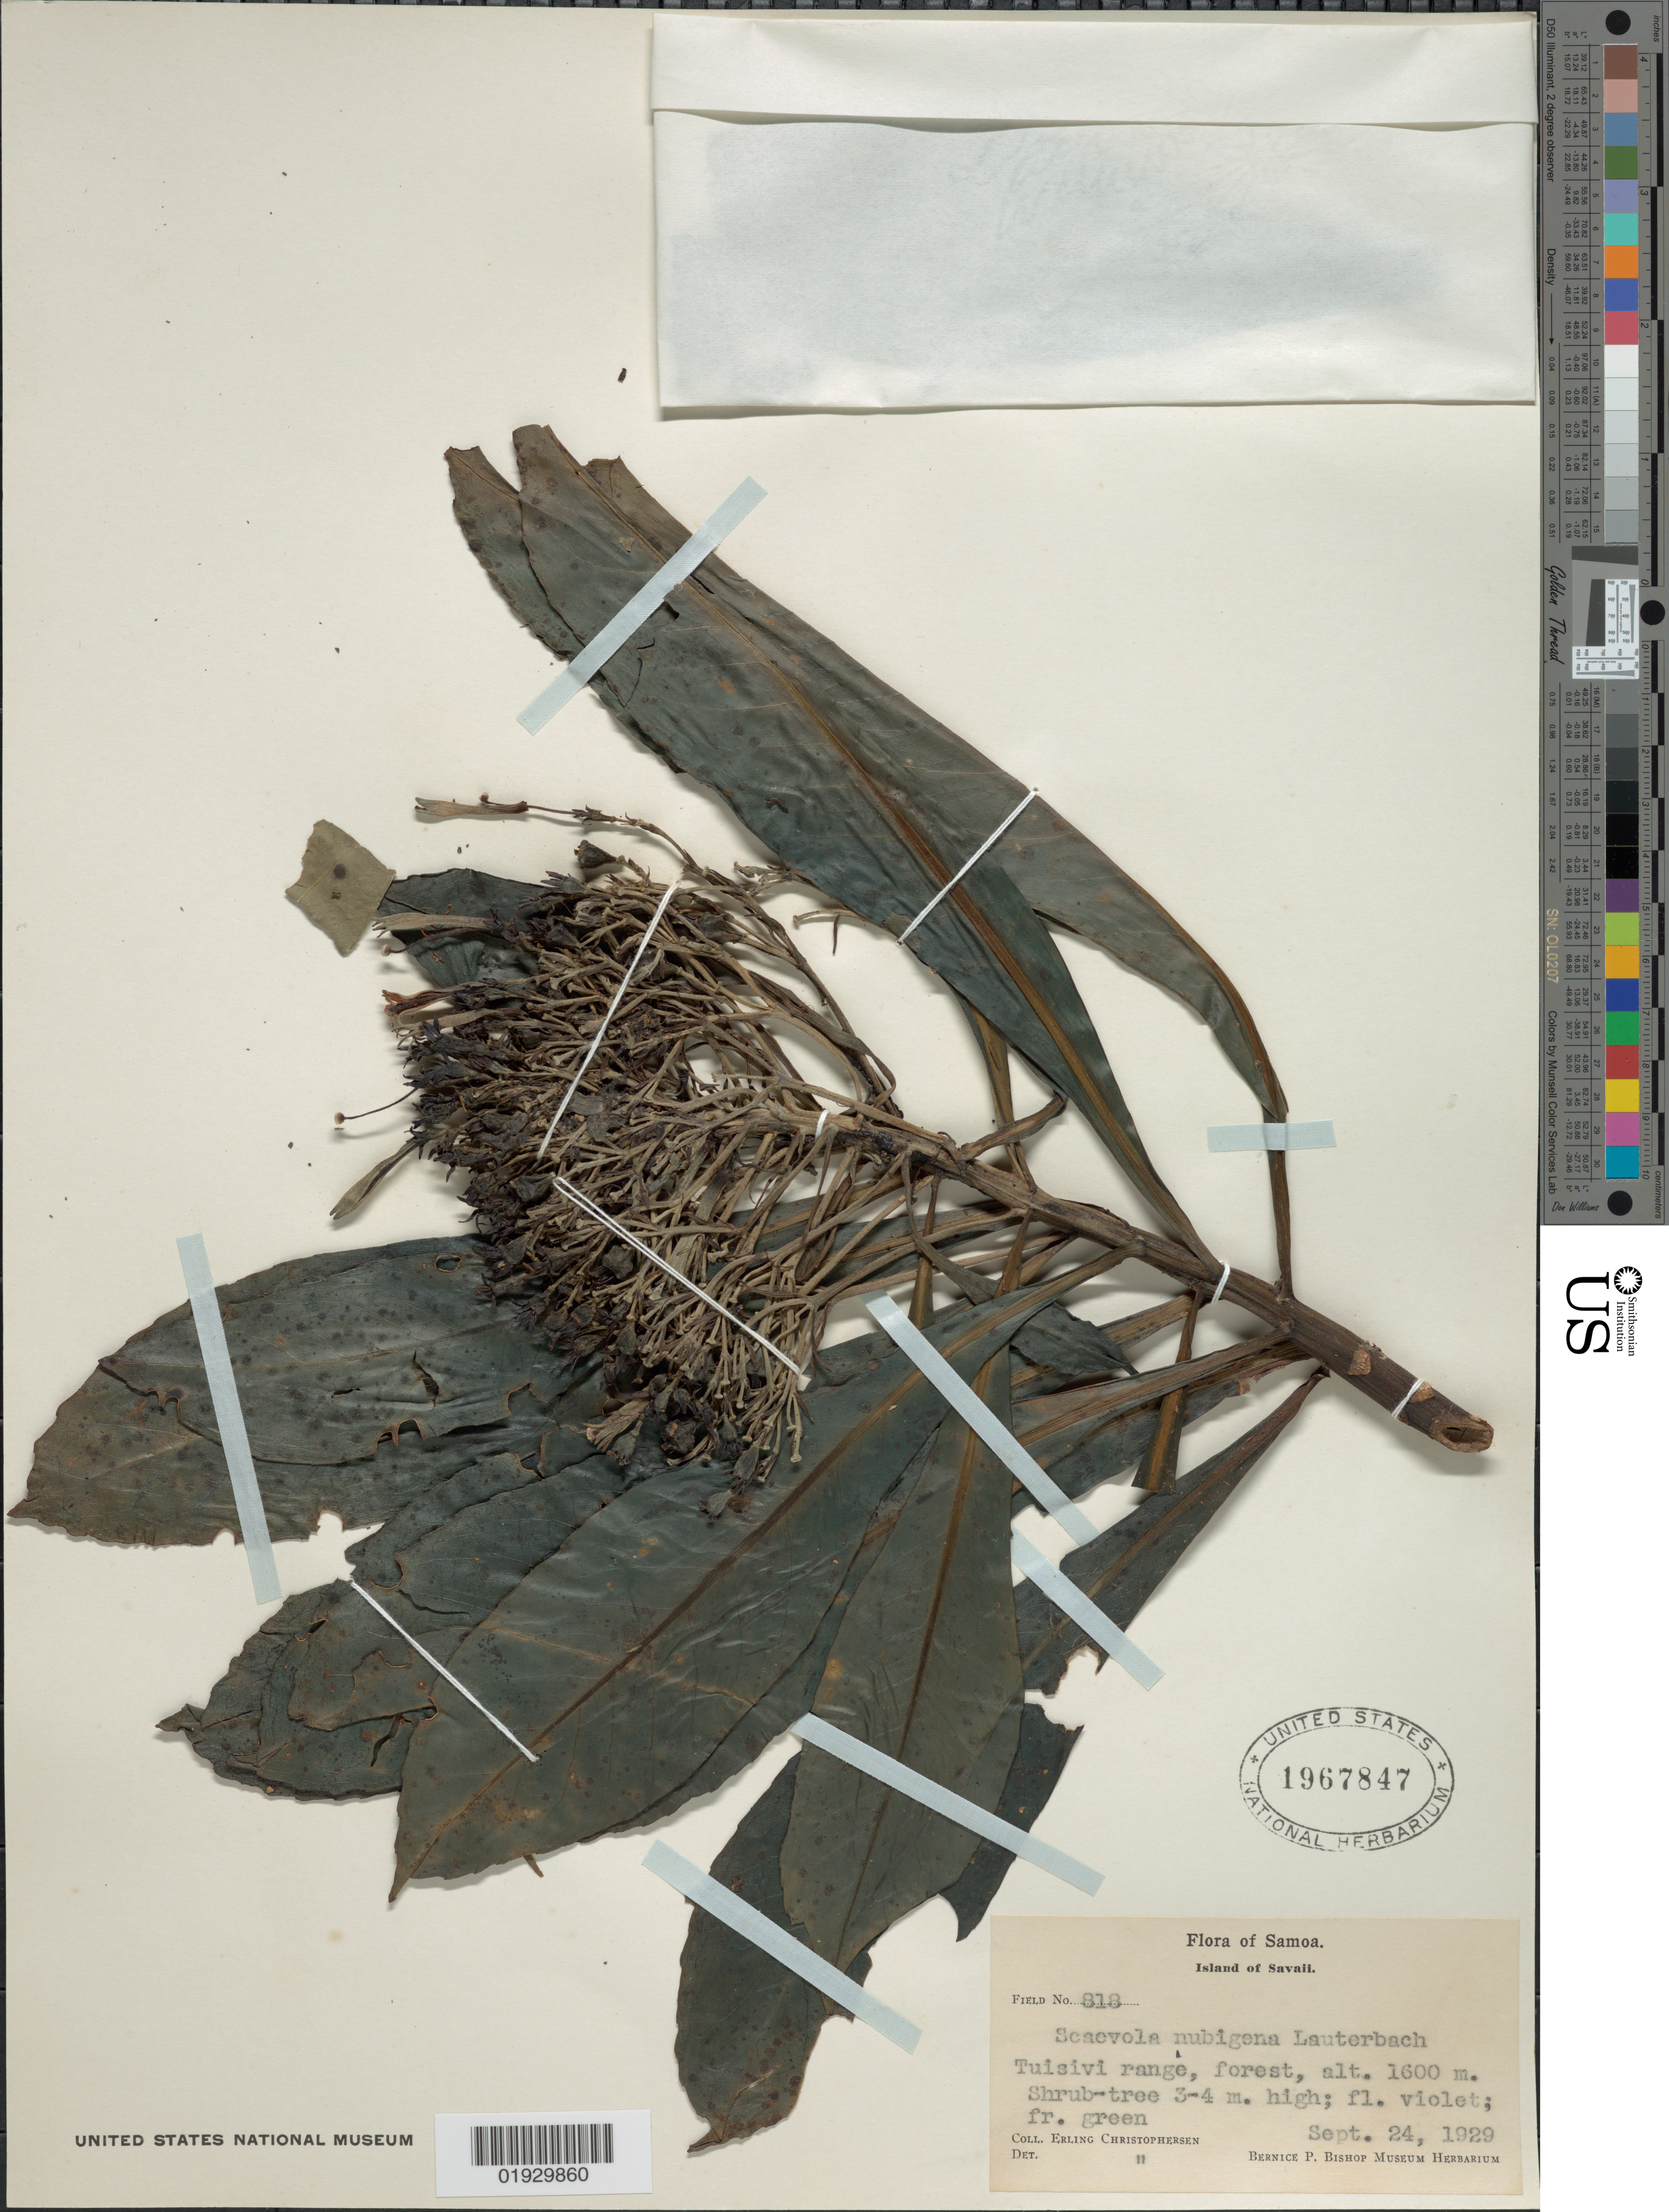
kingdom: Plantae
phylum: Tracheophyta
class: Magnoliopsida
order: Asterales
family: Goodeniaceae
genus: Scaevola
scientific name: Scaevola nubigena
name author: Lauterb.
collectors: E. Christophersen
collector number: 818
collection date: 1929-09-24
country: Samoa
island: Savai'i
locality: Samoa. Island of Savaii. Tuisivi range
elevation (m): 1600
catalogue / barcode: US 1967847